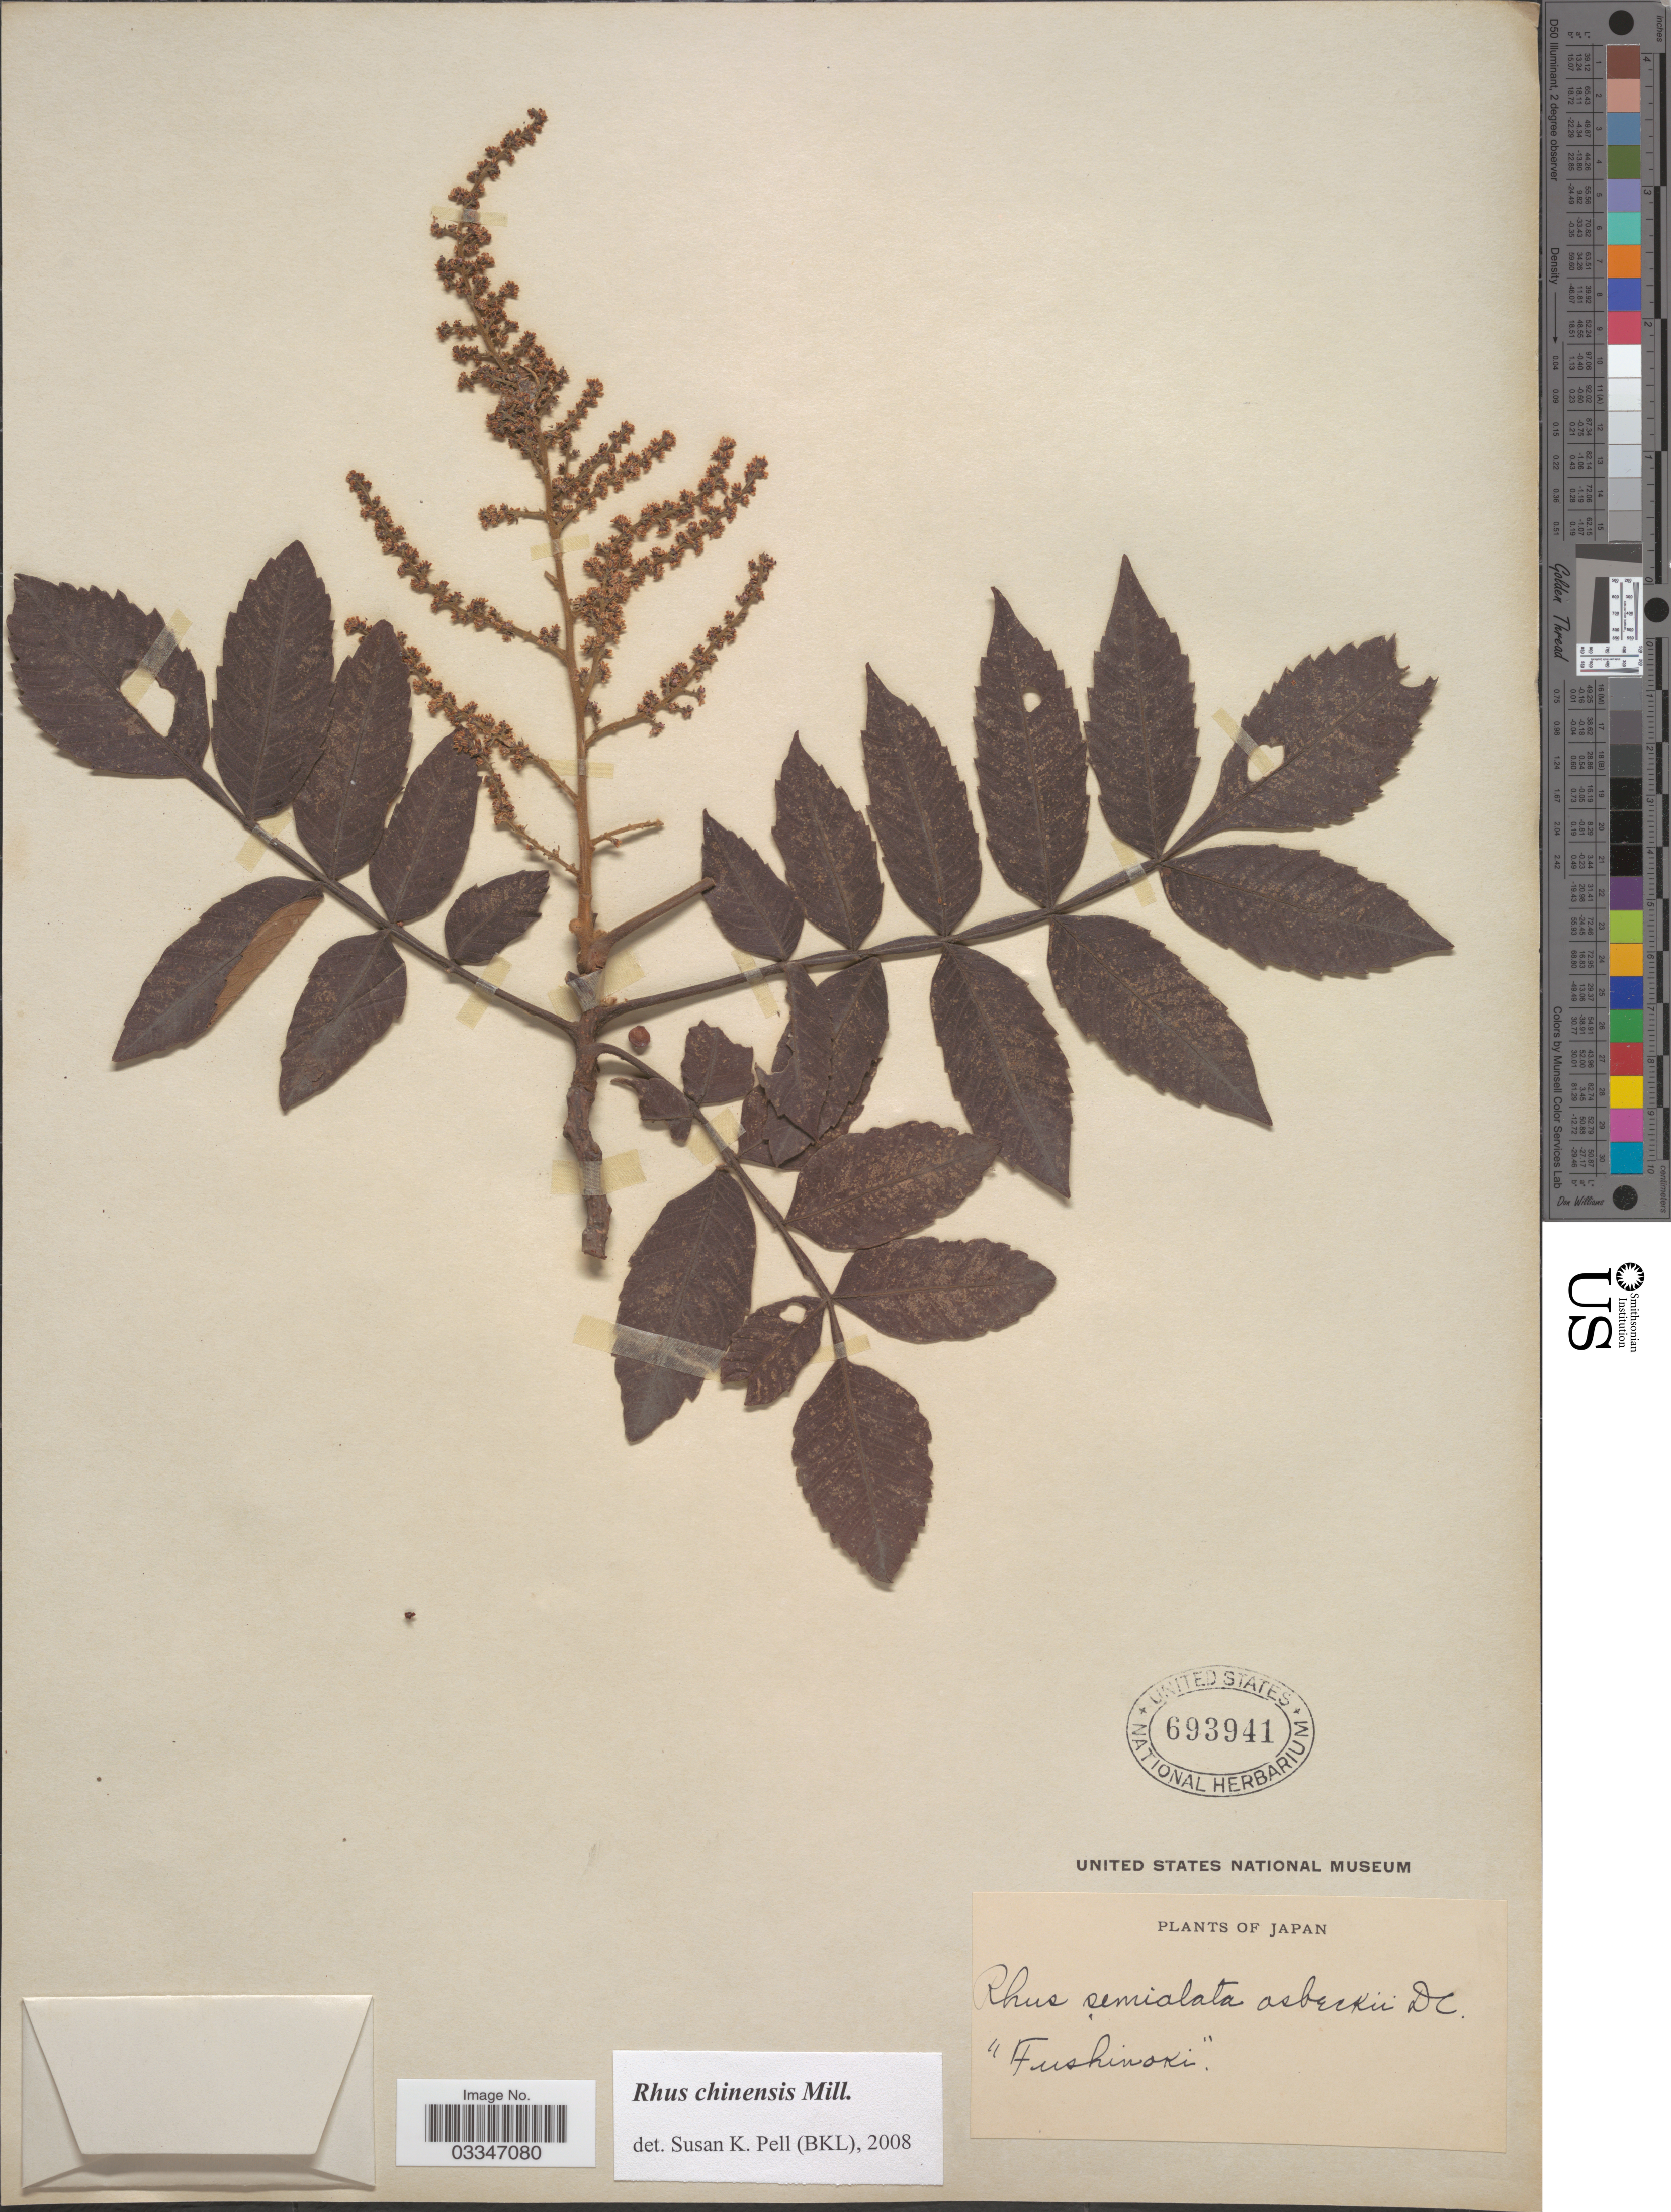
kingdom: Plantae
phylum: Tracheophyta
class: Magnoliopsida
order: Sapindales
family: Anacardiaceae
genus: Rhus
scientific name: Rhus chinensis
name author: Mill.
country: Japan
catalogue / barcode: US 693941